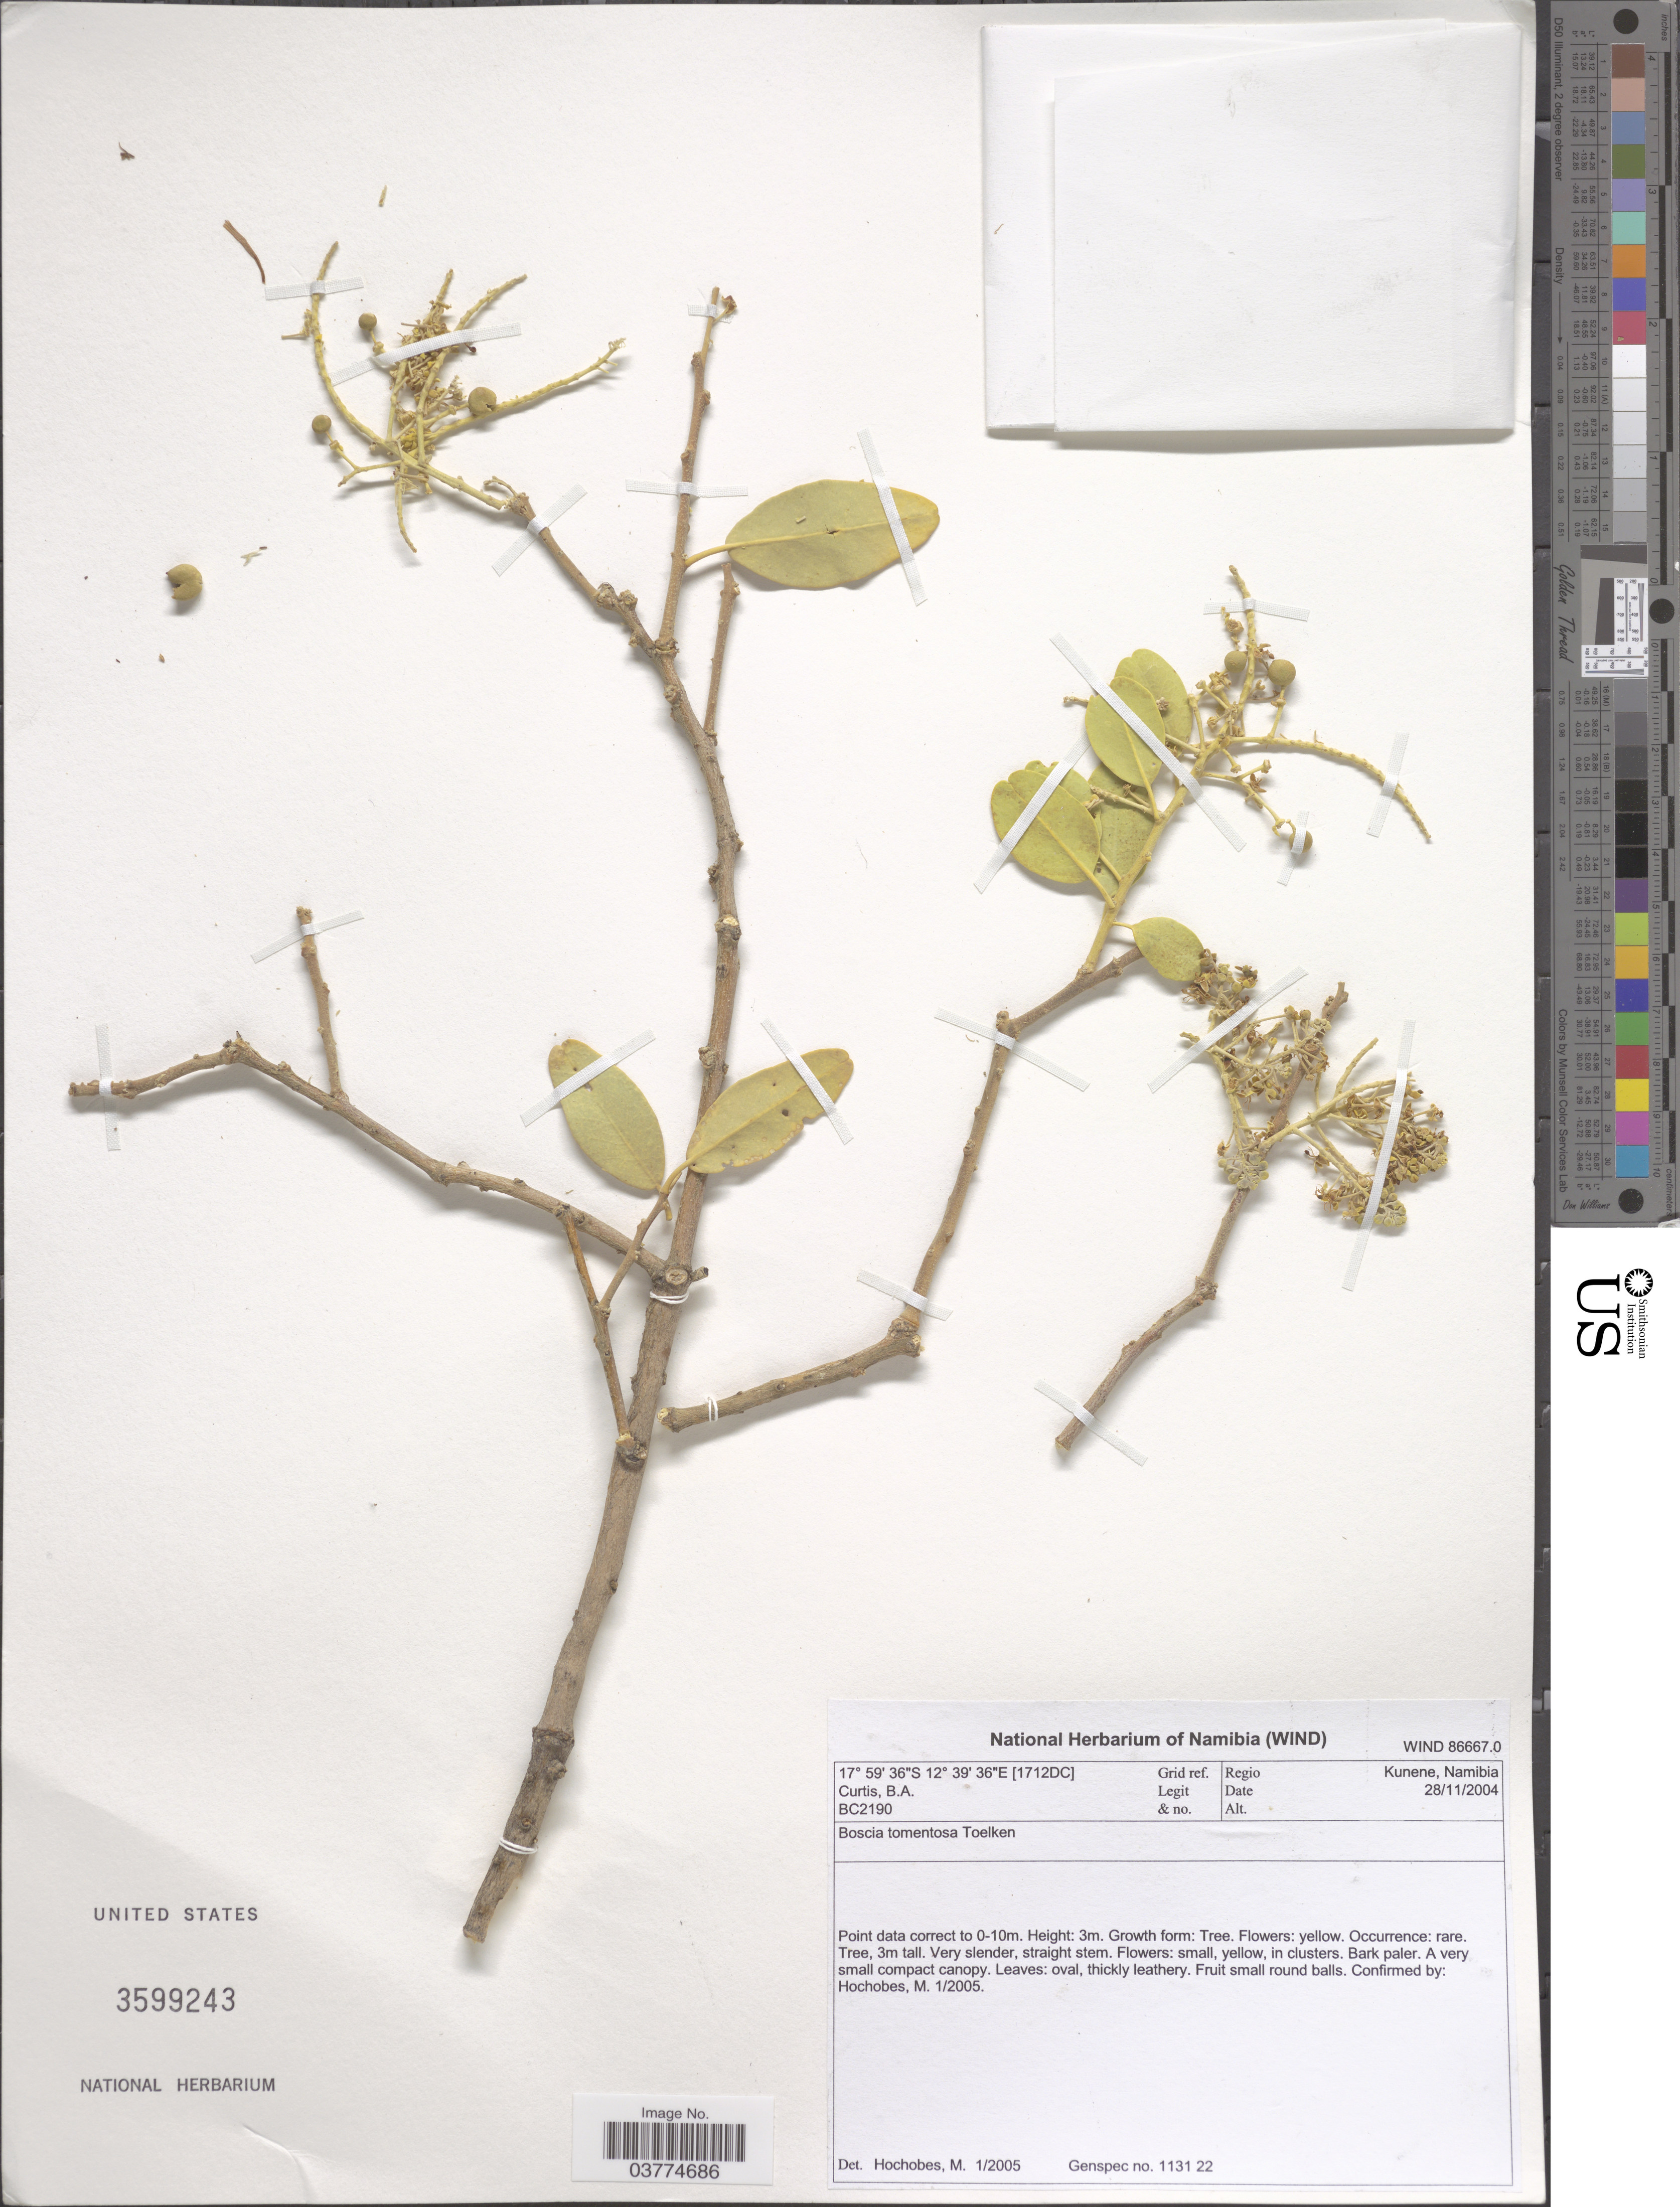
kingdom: Plantae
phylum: Tracheophyta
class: Magnoliopsida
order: Brassicales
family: Capparaceae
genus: Boscia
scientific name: Boscia tomentosa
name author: Toelken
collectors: B. A. Curtis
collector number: BC2190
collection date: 2004-11-28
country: Namibia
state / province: Kunene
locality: Grid ref. [1712DC]. Regio Kunene, Namibia.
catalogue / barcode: US 3599243